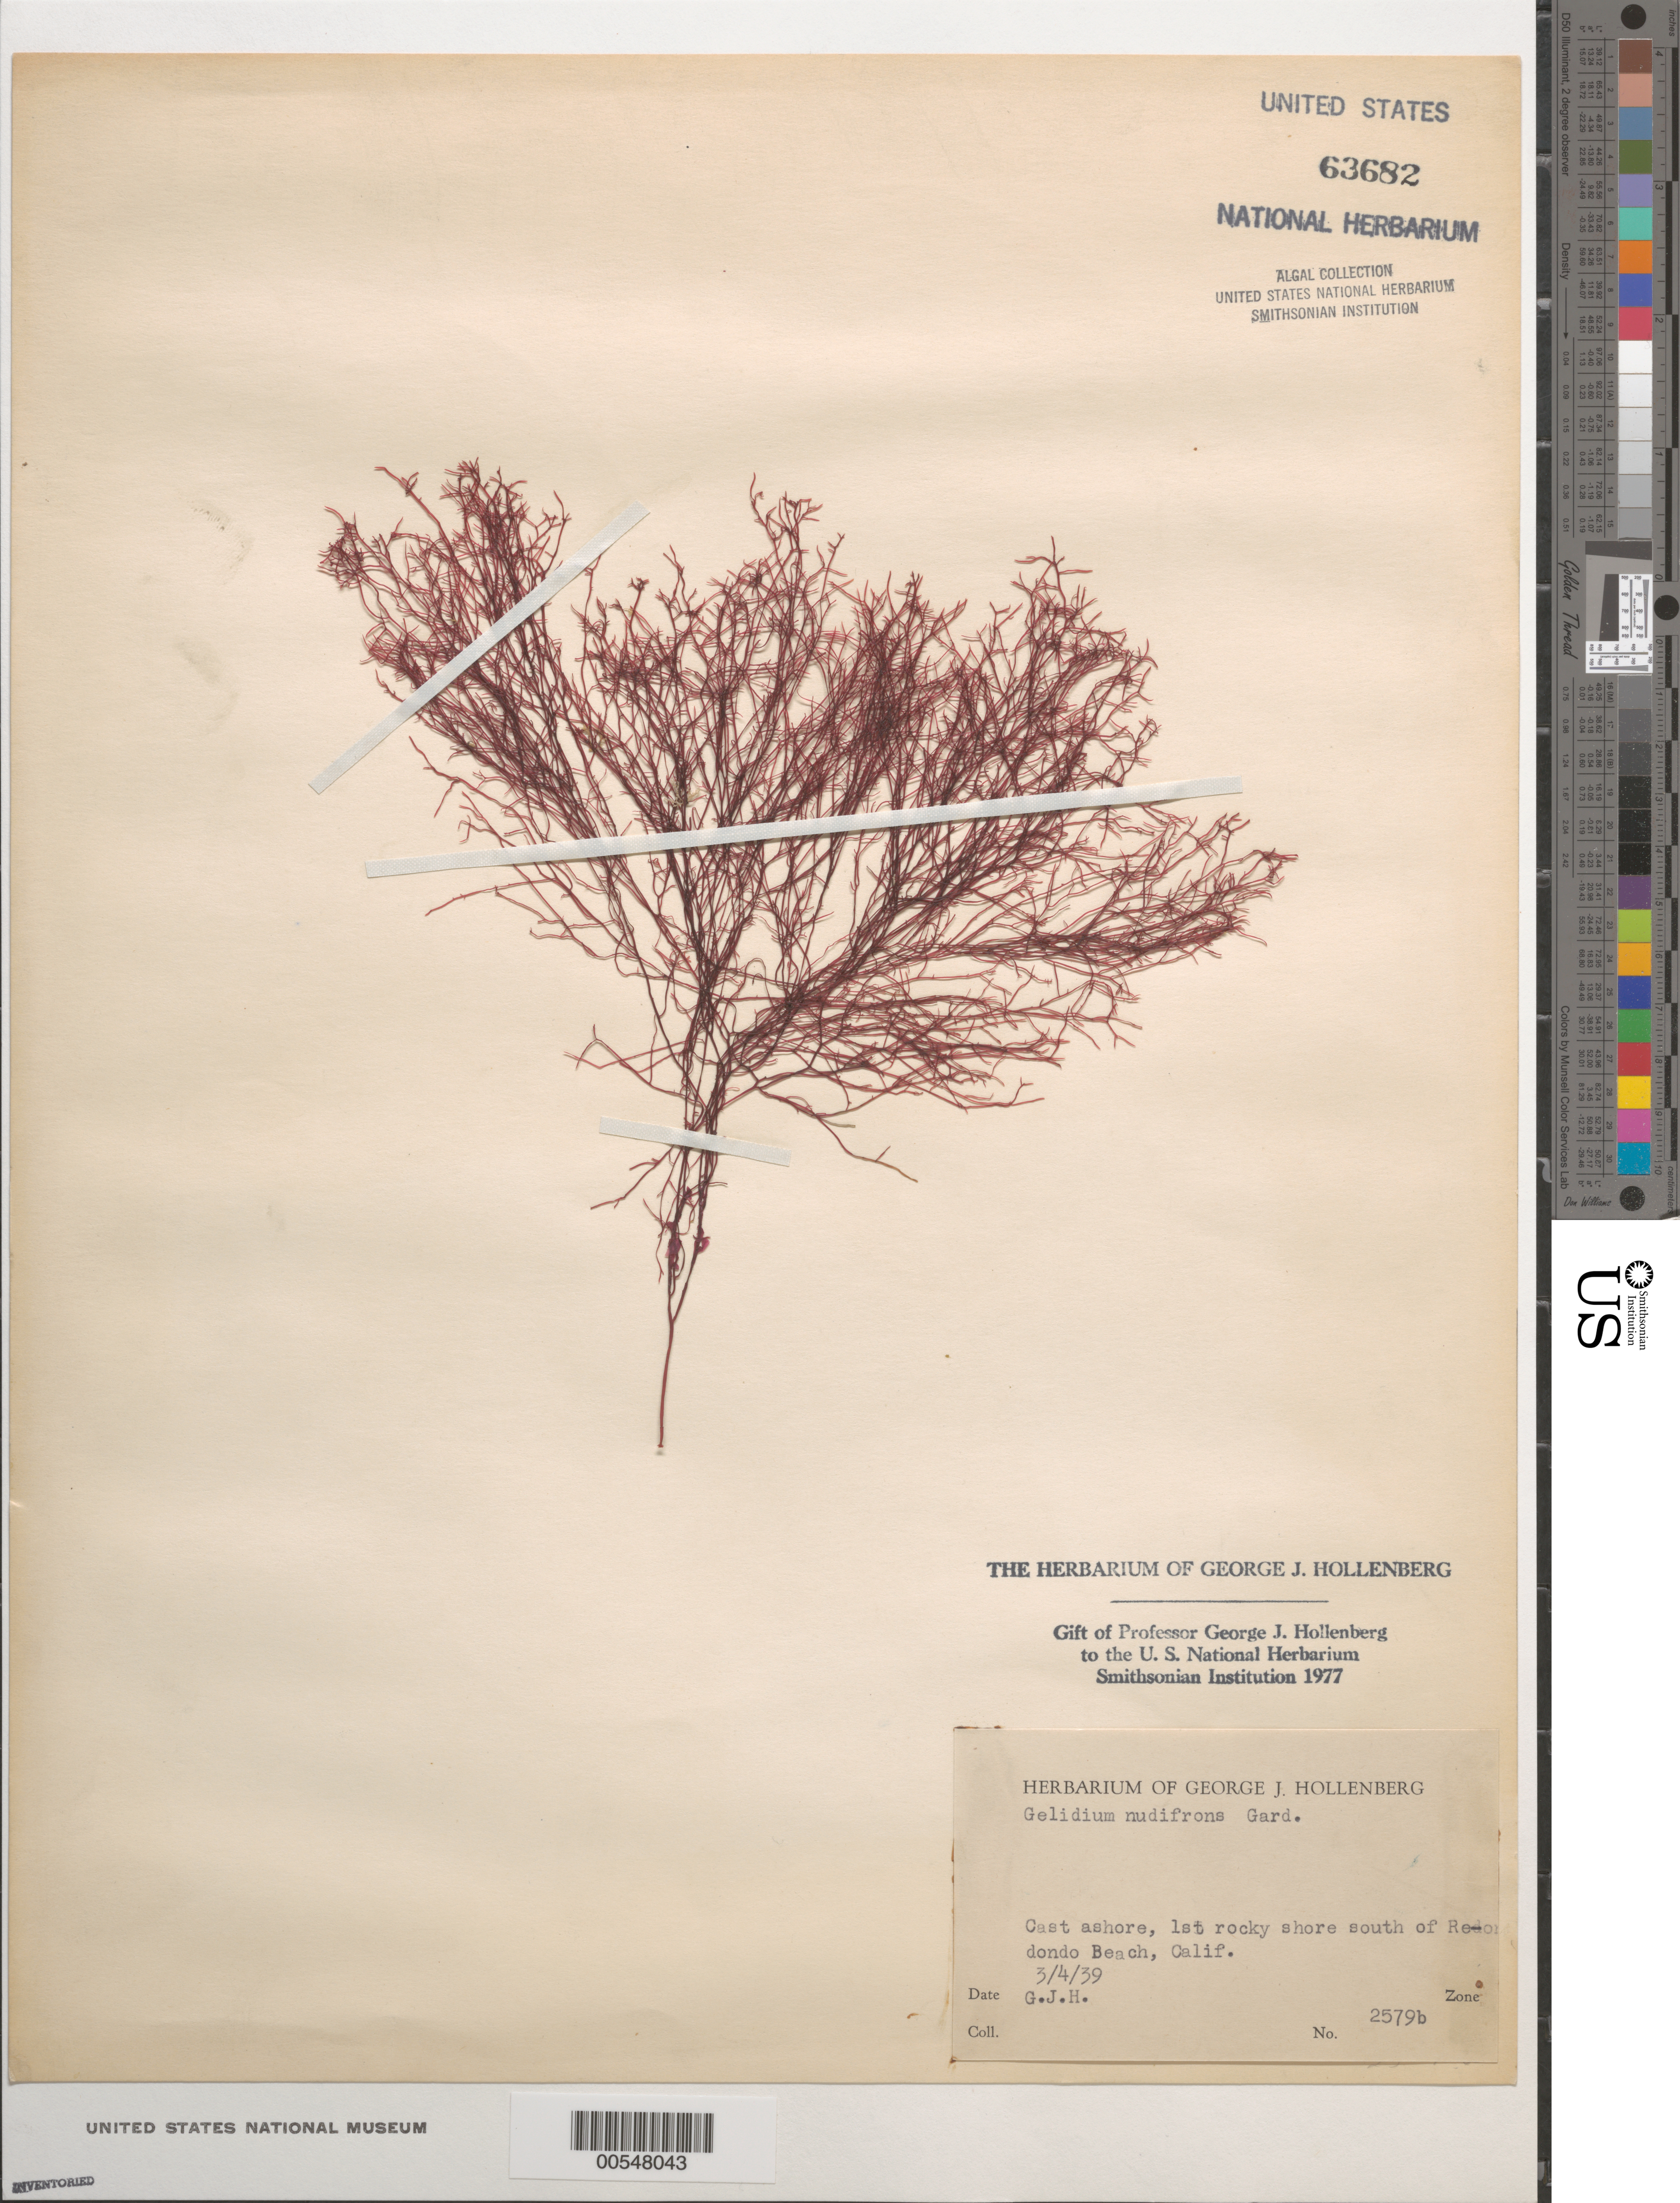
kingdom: Plantae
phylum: Rhodophyta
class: Florideophyceae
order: Gelidiales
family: Gelidiaceae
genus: Gelidium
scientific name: Gelidium nudifrons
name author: N.L. Gardner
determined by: Hollenberg, George J.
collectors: G. Hollenberg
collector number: GJH 2579b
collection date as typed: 04 Mar 1939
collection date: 1939-03-04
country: United States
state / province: California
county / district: Los Angeles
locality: South of Redondo Beach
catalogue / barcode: US 63682